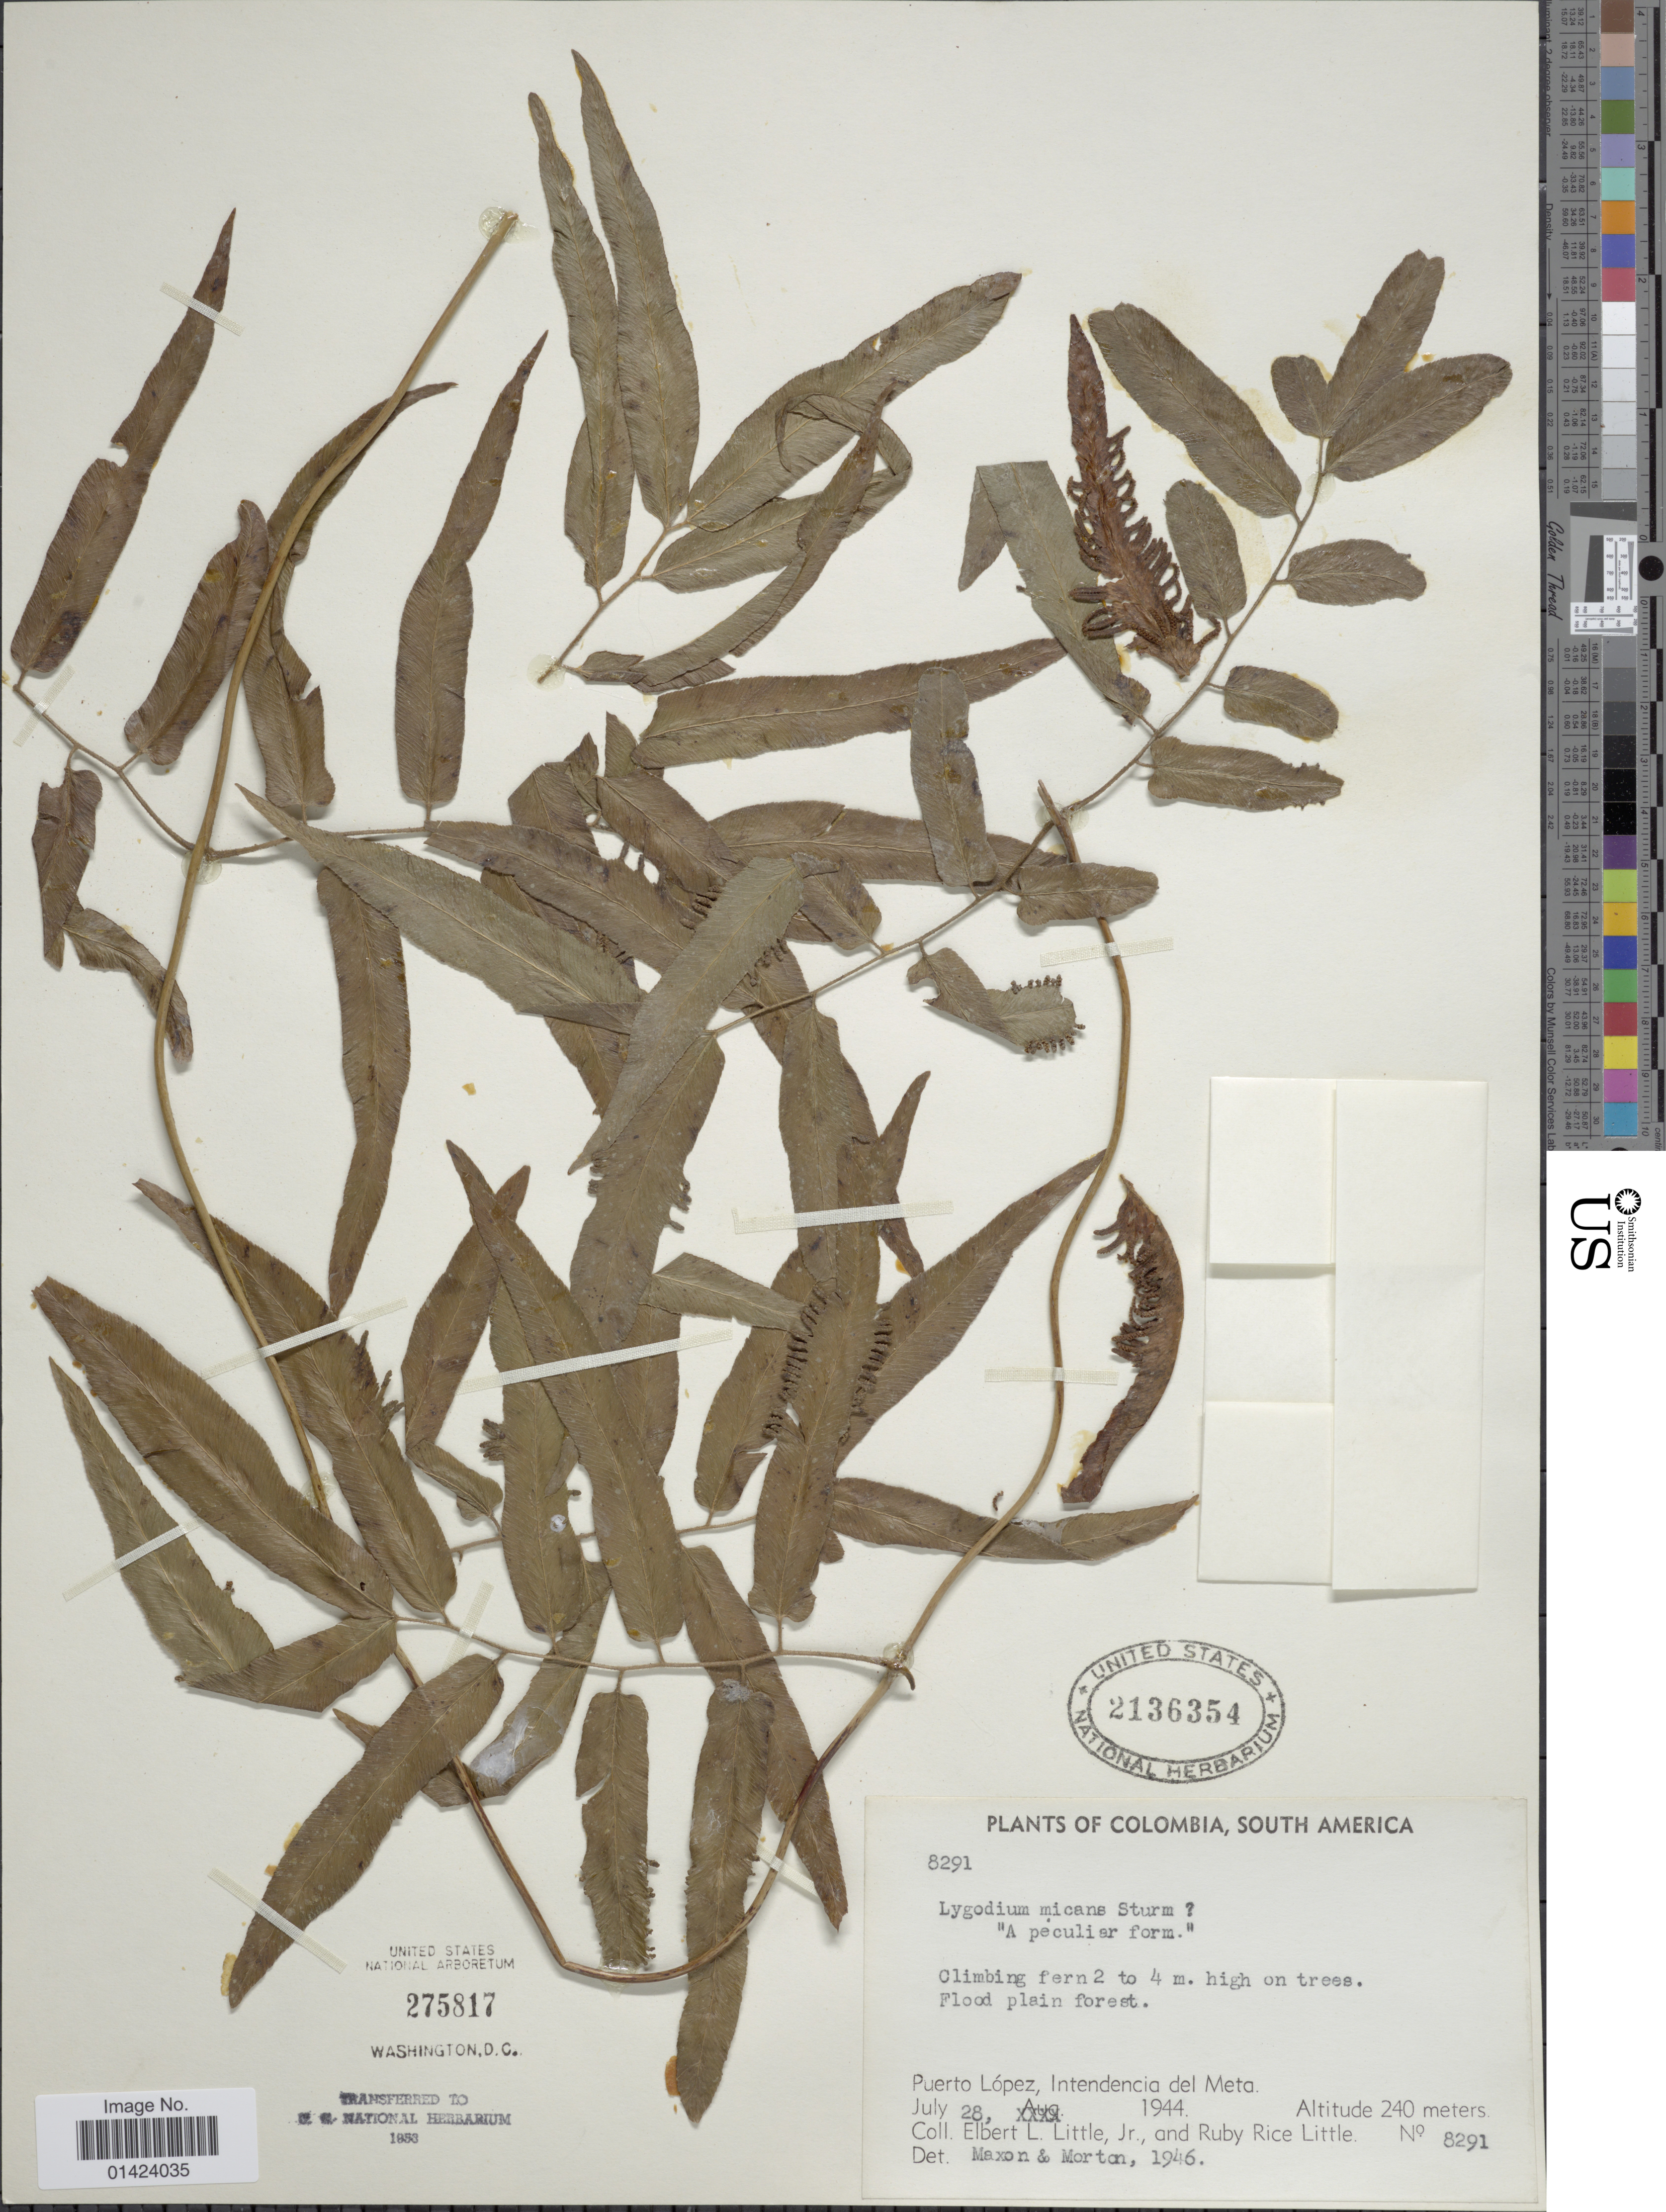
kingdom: Plantae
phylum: Tracheophyta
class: Polypodiopsida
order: Schizaeales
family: Lygodiaceae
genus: Lygodium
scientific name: Lygodium volubile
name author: Sw.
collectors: E. L. Little & R. R. Little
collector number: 8291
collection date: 1944-07-28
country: Colombia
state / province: Meta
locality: Puerto López, Intendencia del Meta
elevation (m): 240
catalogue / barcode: US 2136354